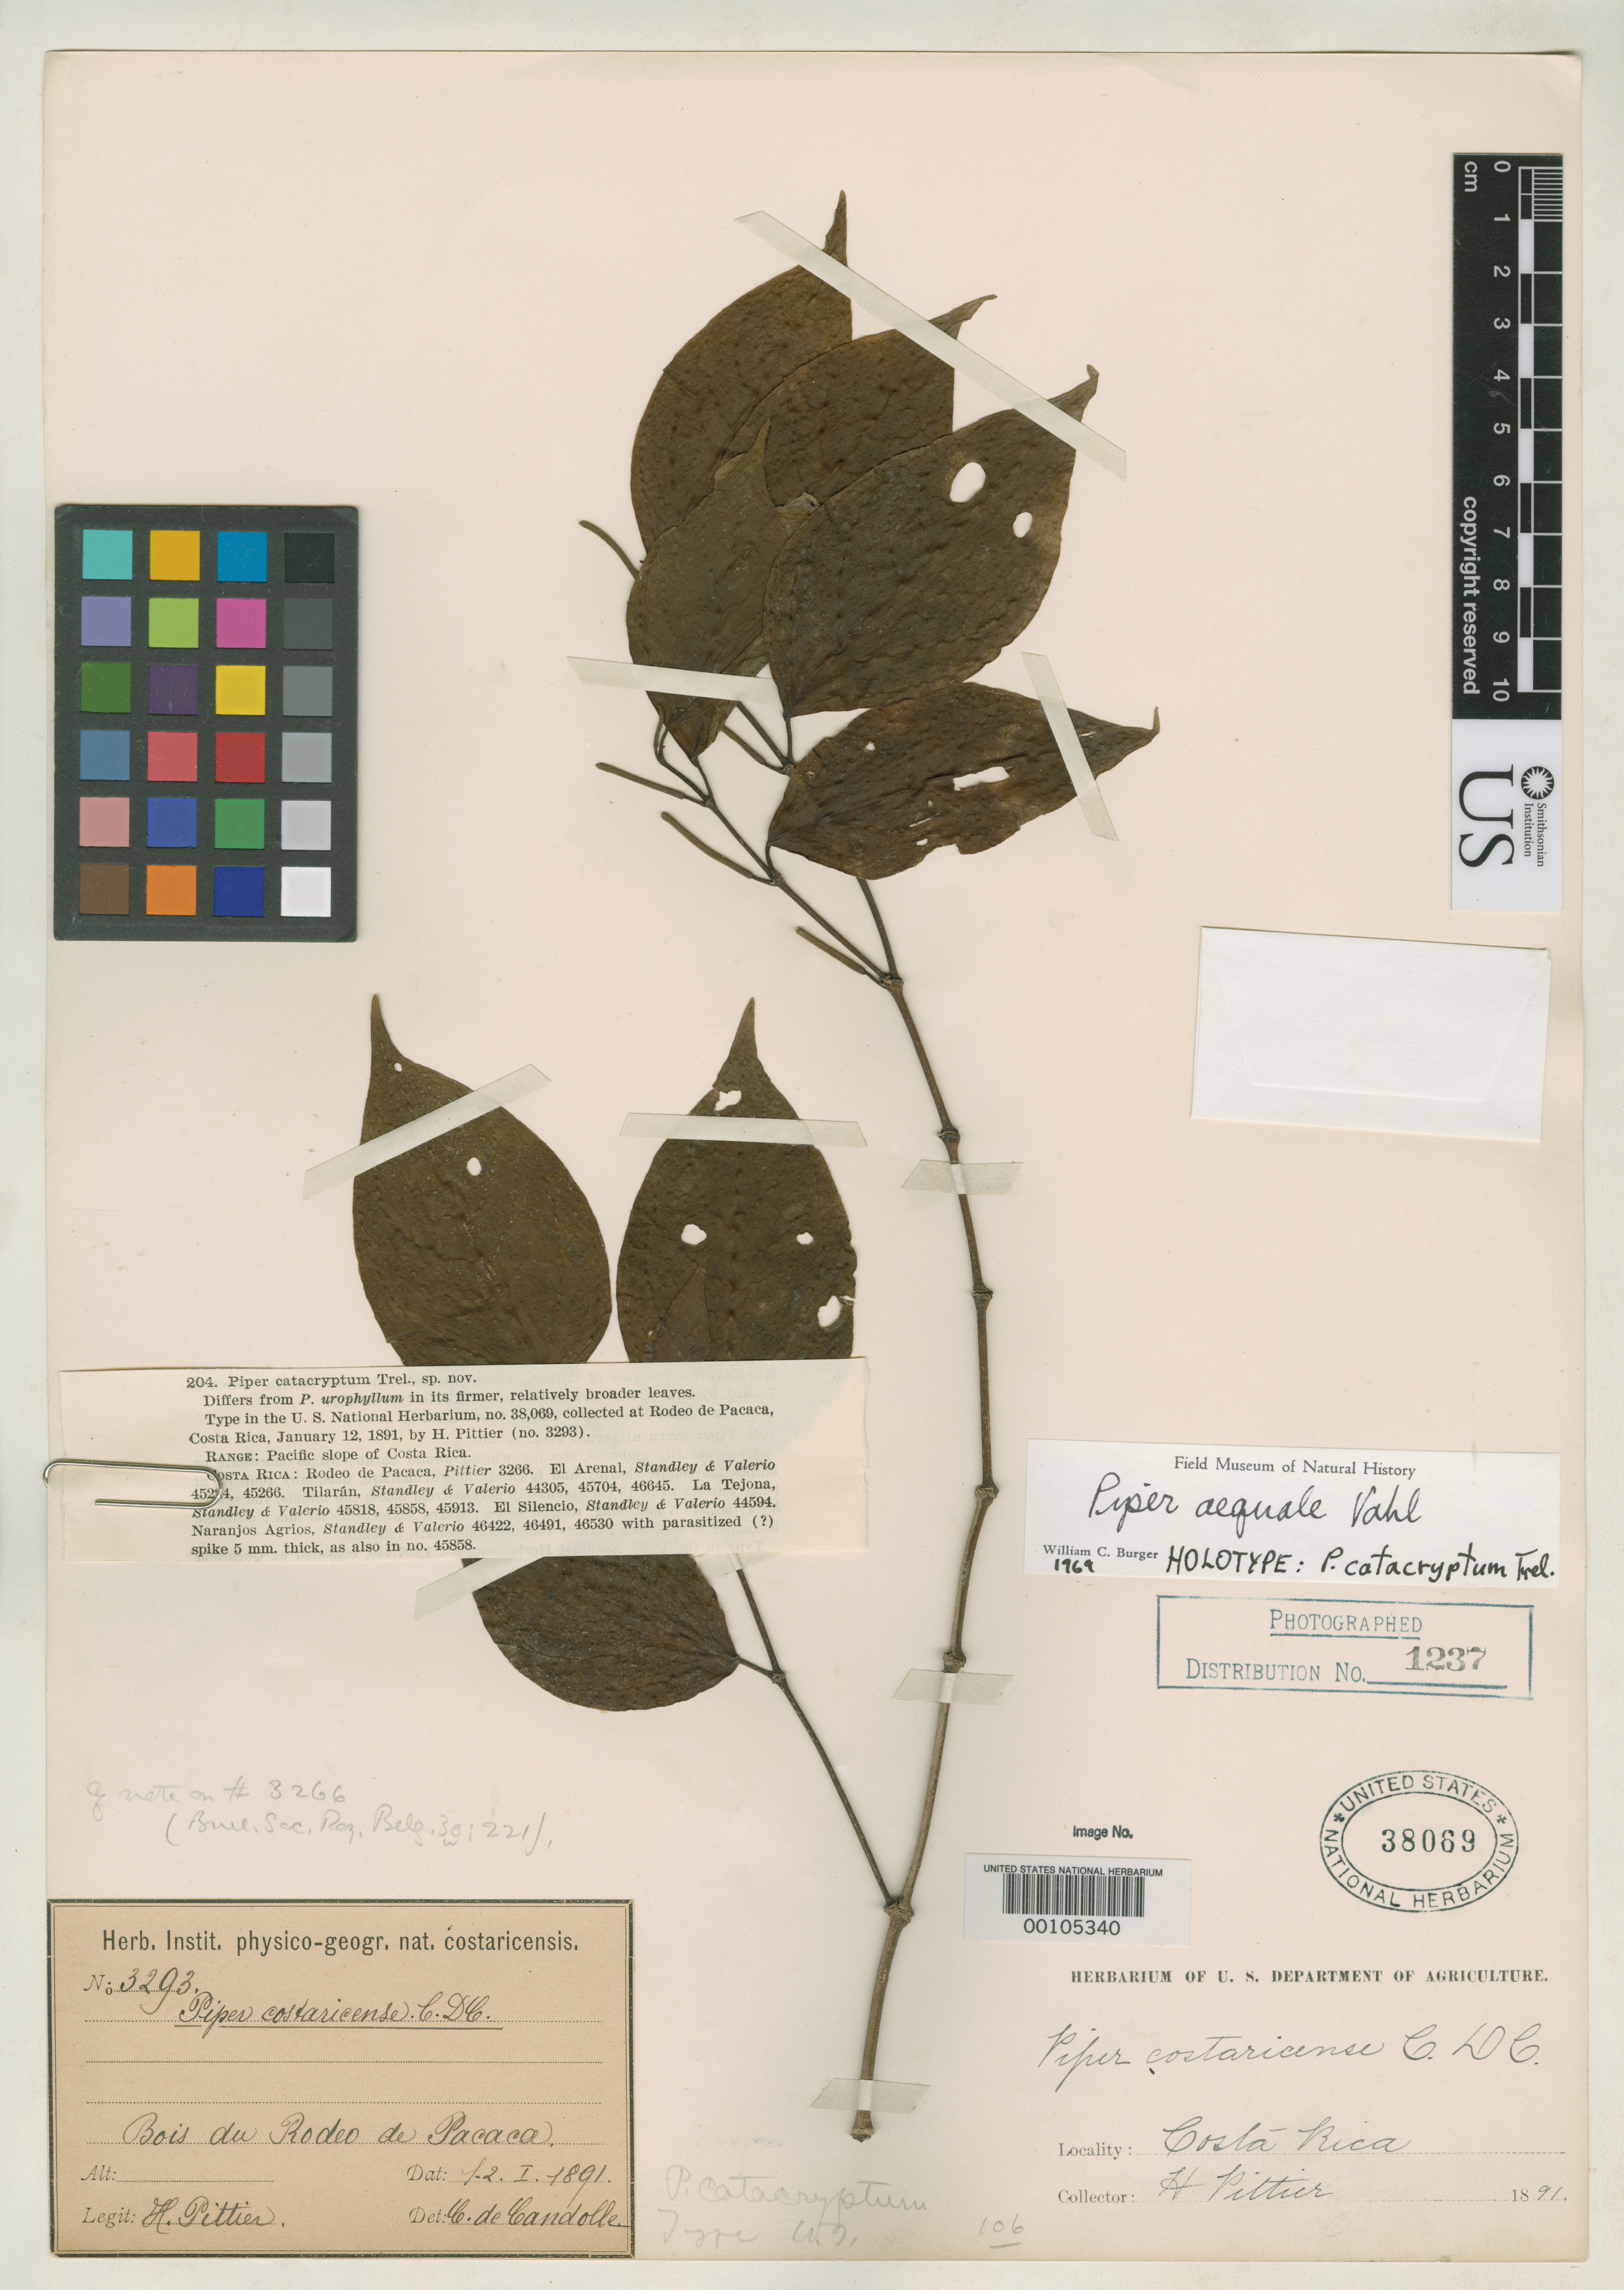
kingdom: Plantae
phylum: Tracheophyta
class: Magnoliopsida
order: Piperales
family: Piperaceae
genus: Piper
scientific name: Piper catacryptum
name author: Trel.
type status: Holotype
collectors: H. F. Pittier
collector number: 3293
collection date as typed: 12 Jan 1891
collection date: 1891-01-12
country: Costa Rica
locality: Bois du Rodeo de Pacaca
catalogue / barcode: US 38069